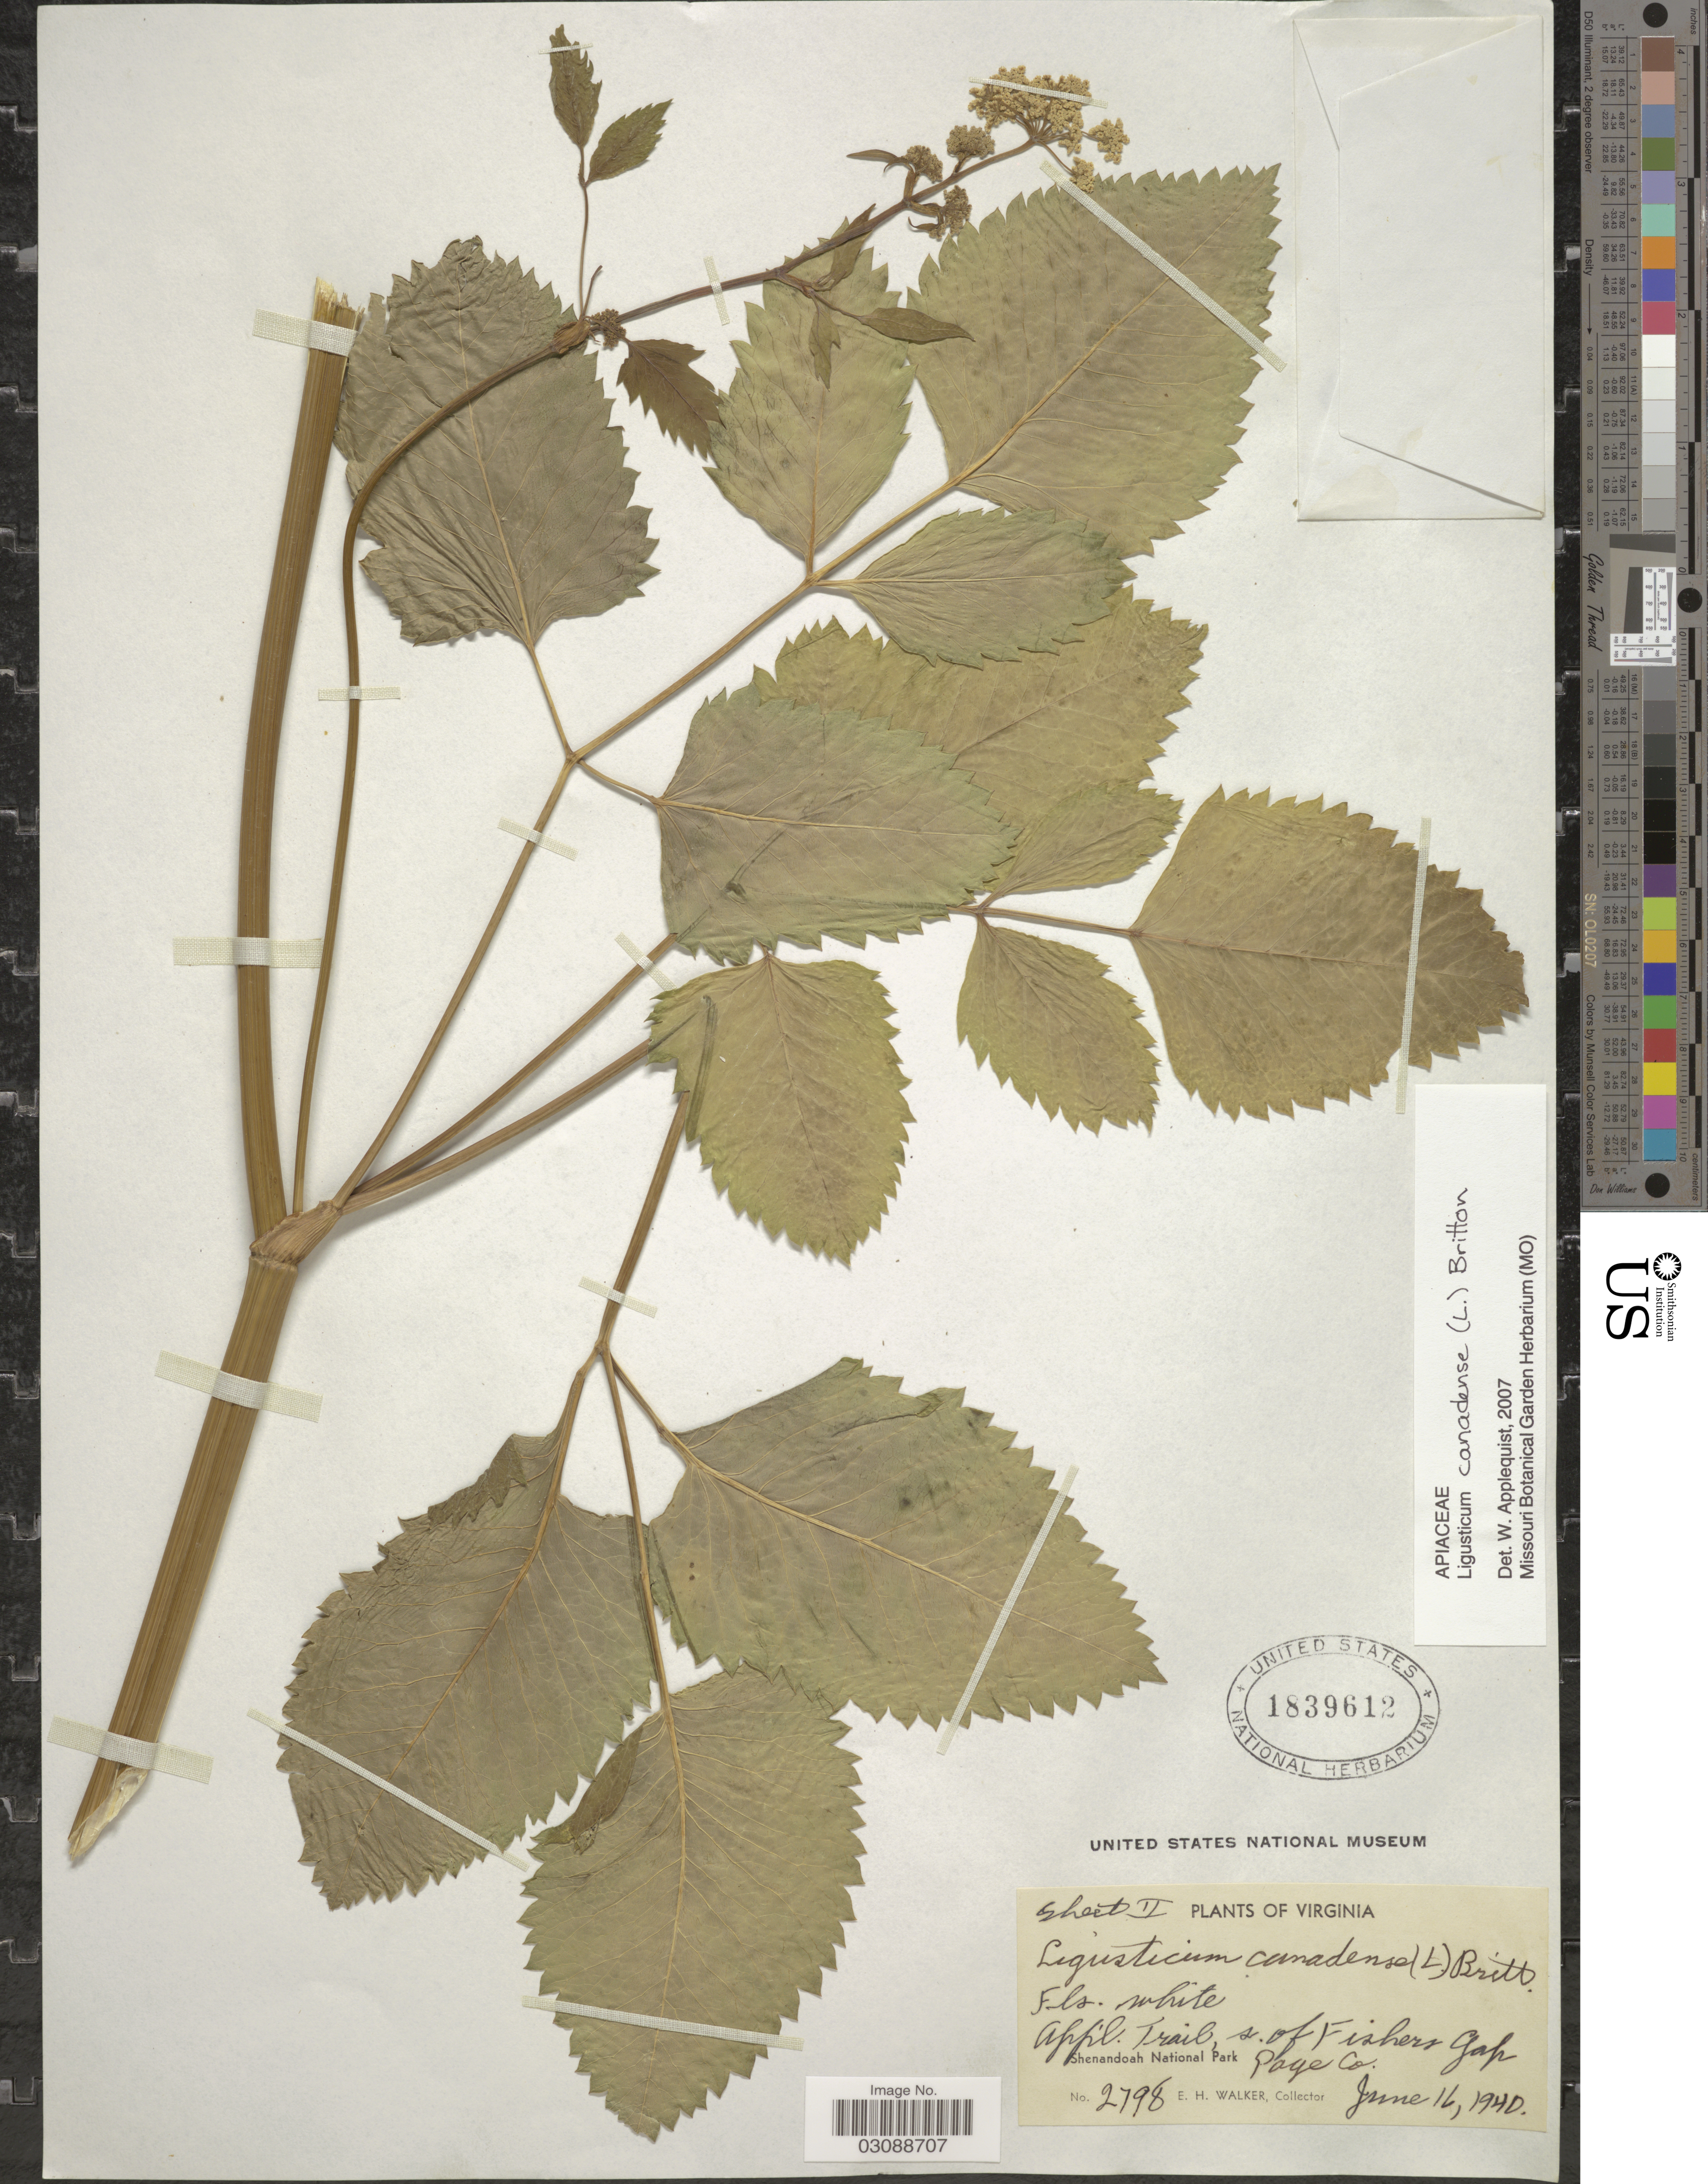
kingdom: Plantae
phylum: Tracheophyta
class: Magnoliopsida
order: Apiales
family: Apiaceae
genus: Ligusticum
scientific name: Ligusticum canadense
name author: (L.) Britton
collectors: E. H. Walker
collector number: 2798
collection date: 1940-06-16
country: United States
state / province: Virginia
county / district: Page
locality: Appalachian Trail, S of Fishers Gap. Shenandoah National Park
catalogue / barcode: US 1839612